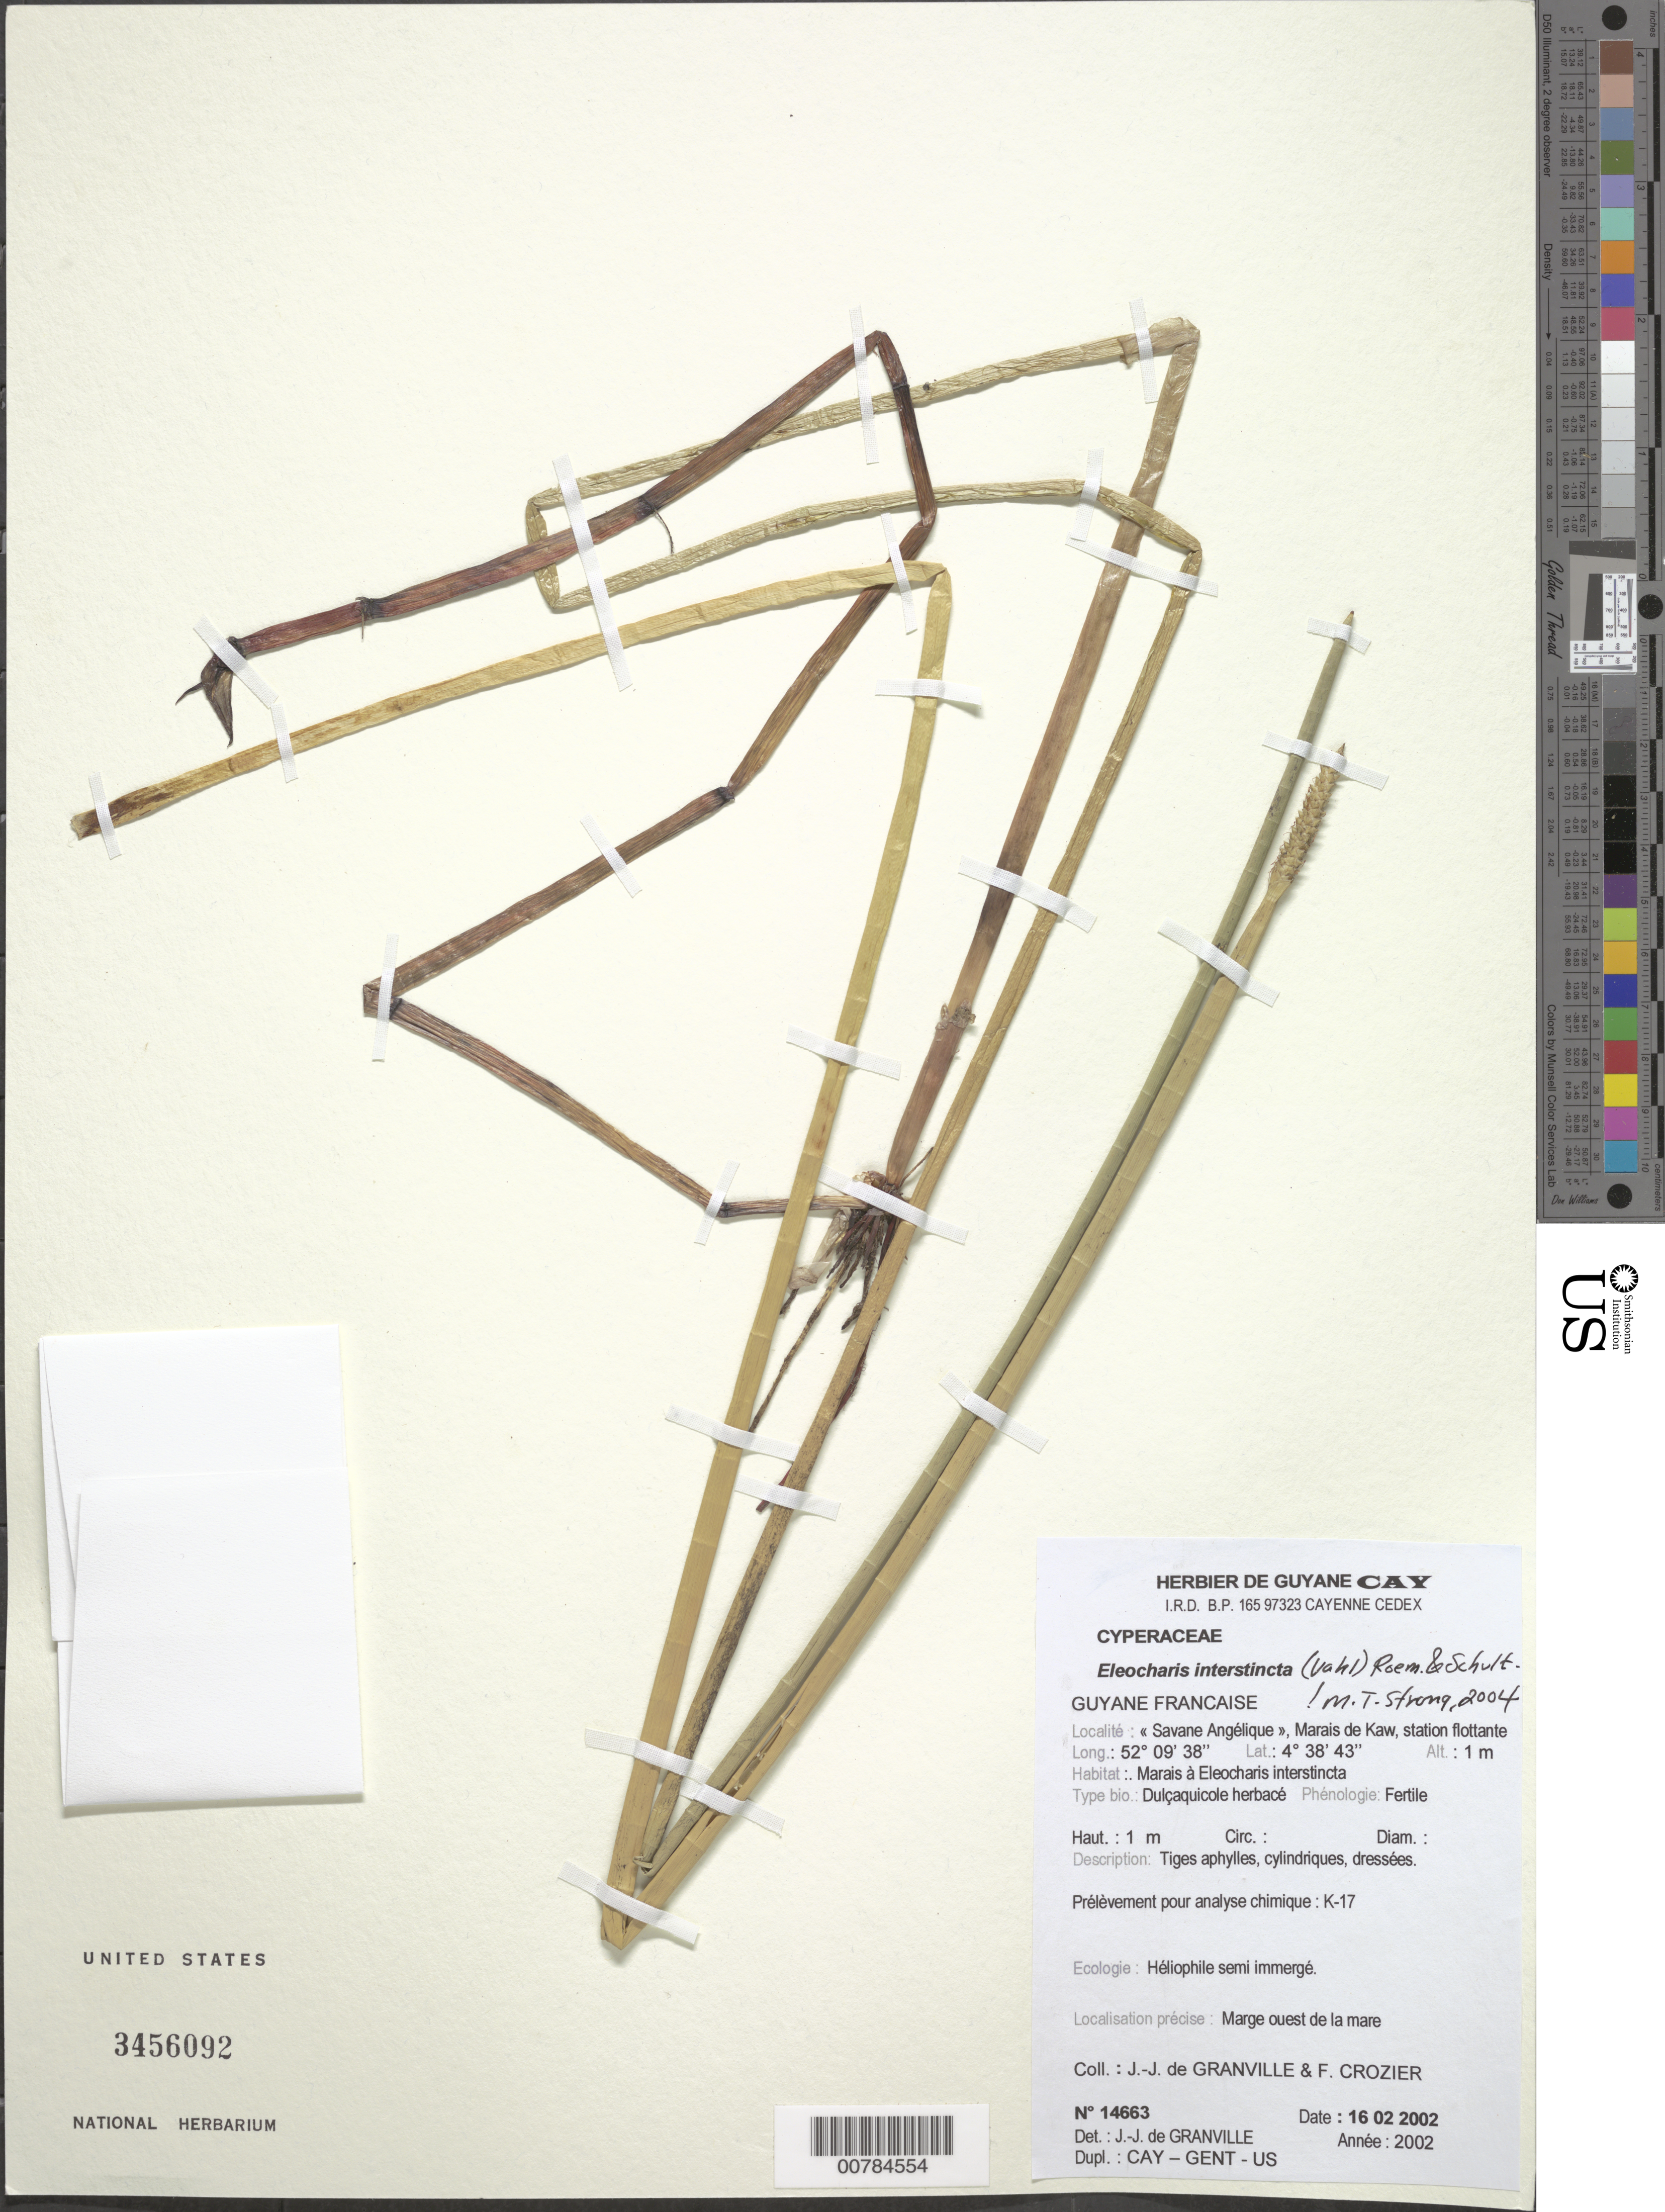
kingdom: Plantae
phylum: Tracheophyta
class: Liliopsida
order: Poales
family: Cyperaceae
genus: Eleocharis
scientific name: Eleocharis interstincta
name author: (Vahl) Roem. & Schult.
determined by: Strong, M. T., (US), Smithsonian Institution - National Museum of Natural History (UNITED STATES)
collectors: J.-J. de Granville & F. Crozier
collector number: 14663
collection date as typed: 16-Feb-02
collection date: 2002-02-16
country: French Guiana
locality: Savane Angélique, Marais de Kaw, station flottante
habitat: Marge ouest de la mare; Marais a Eleocharis interstincta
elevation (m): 1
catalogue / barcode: US 3456092